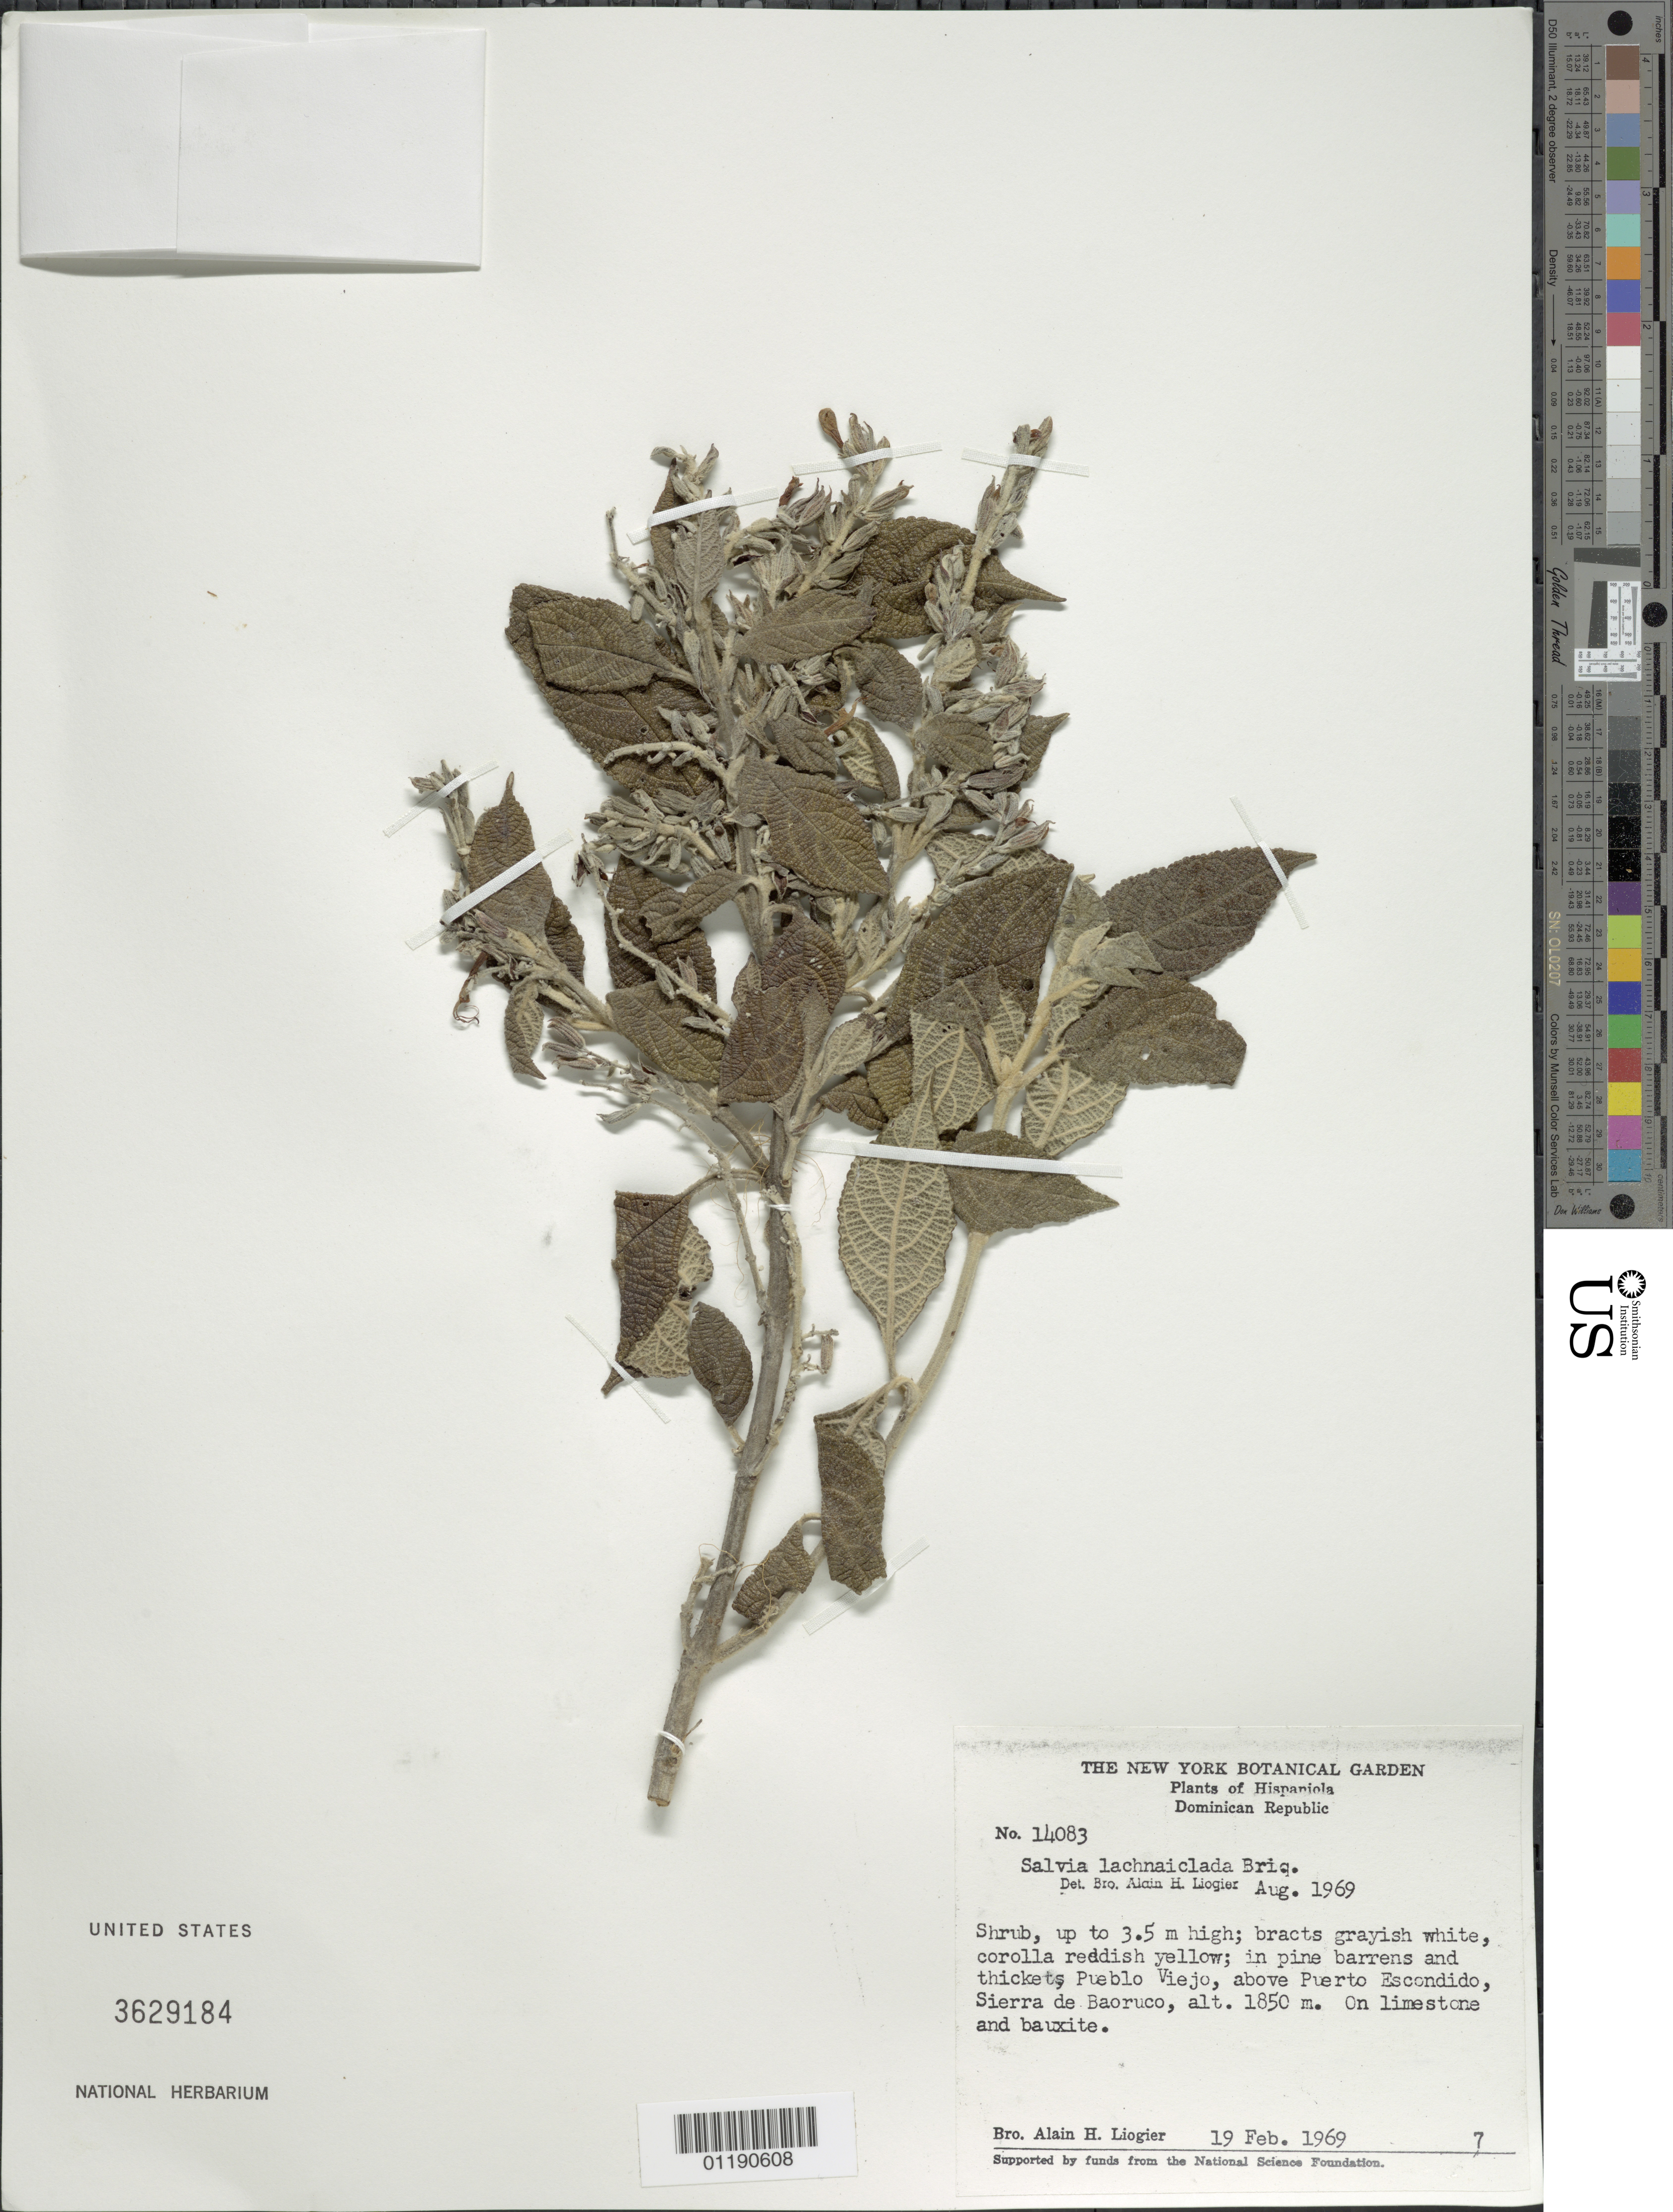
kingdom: Plantae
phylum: Tracheophyta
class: Magnoliopsida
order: Lamiales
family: Lamiaceae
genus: Salvia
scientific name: Salvia lachnaiclada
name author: Brique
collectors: A. H. Liogier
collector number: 14083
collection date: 1969-02-19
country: Dominican Republic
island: Hispaniola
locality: Pueblo Viejo, above Puerto Escondido, Sierra de Baoruco.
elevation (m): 1850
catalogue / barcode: US 3629184